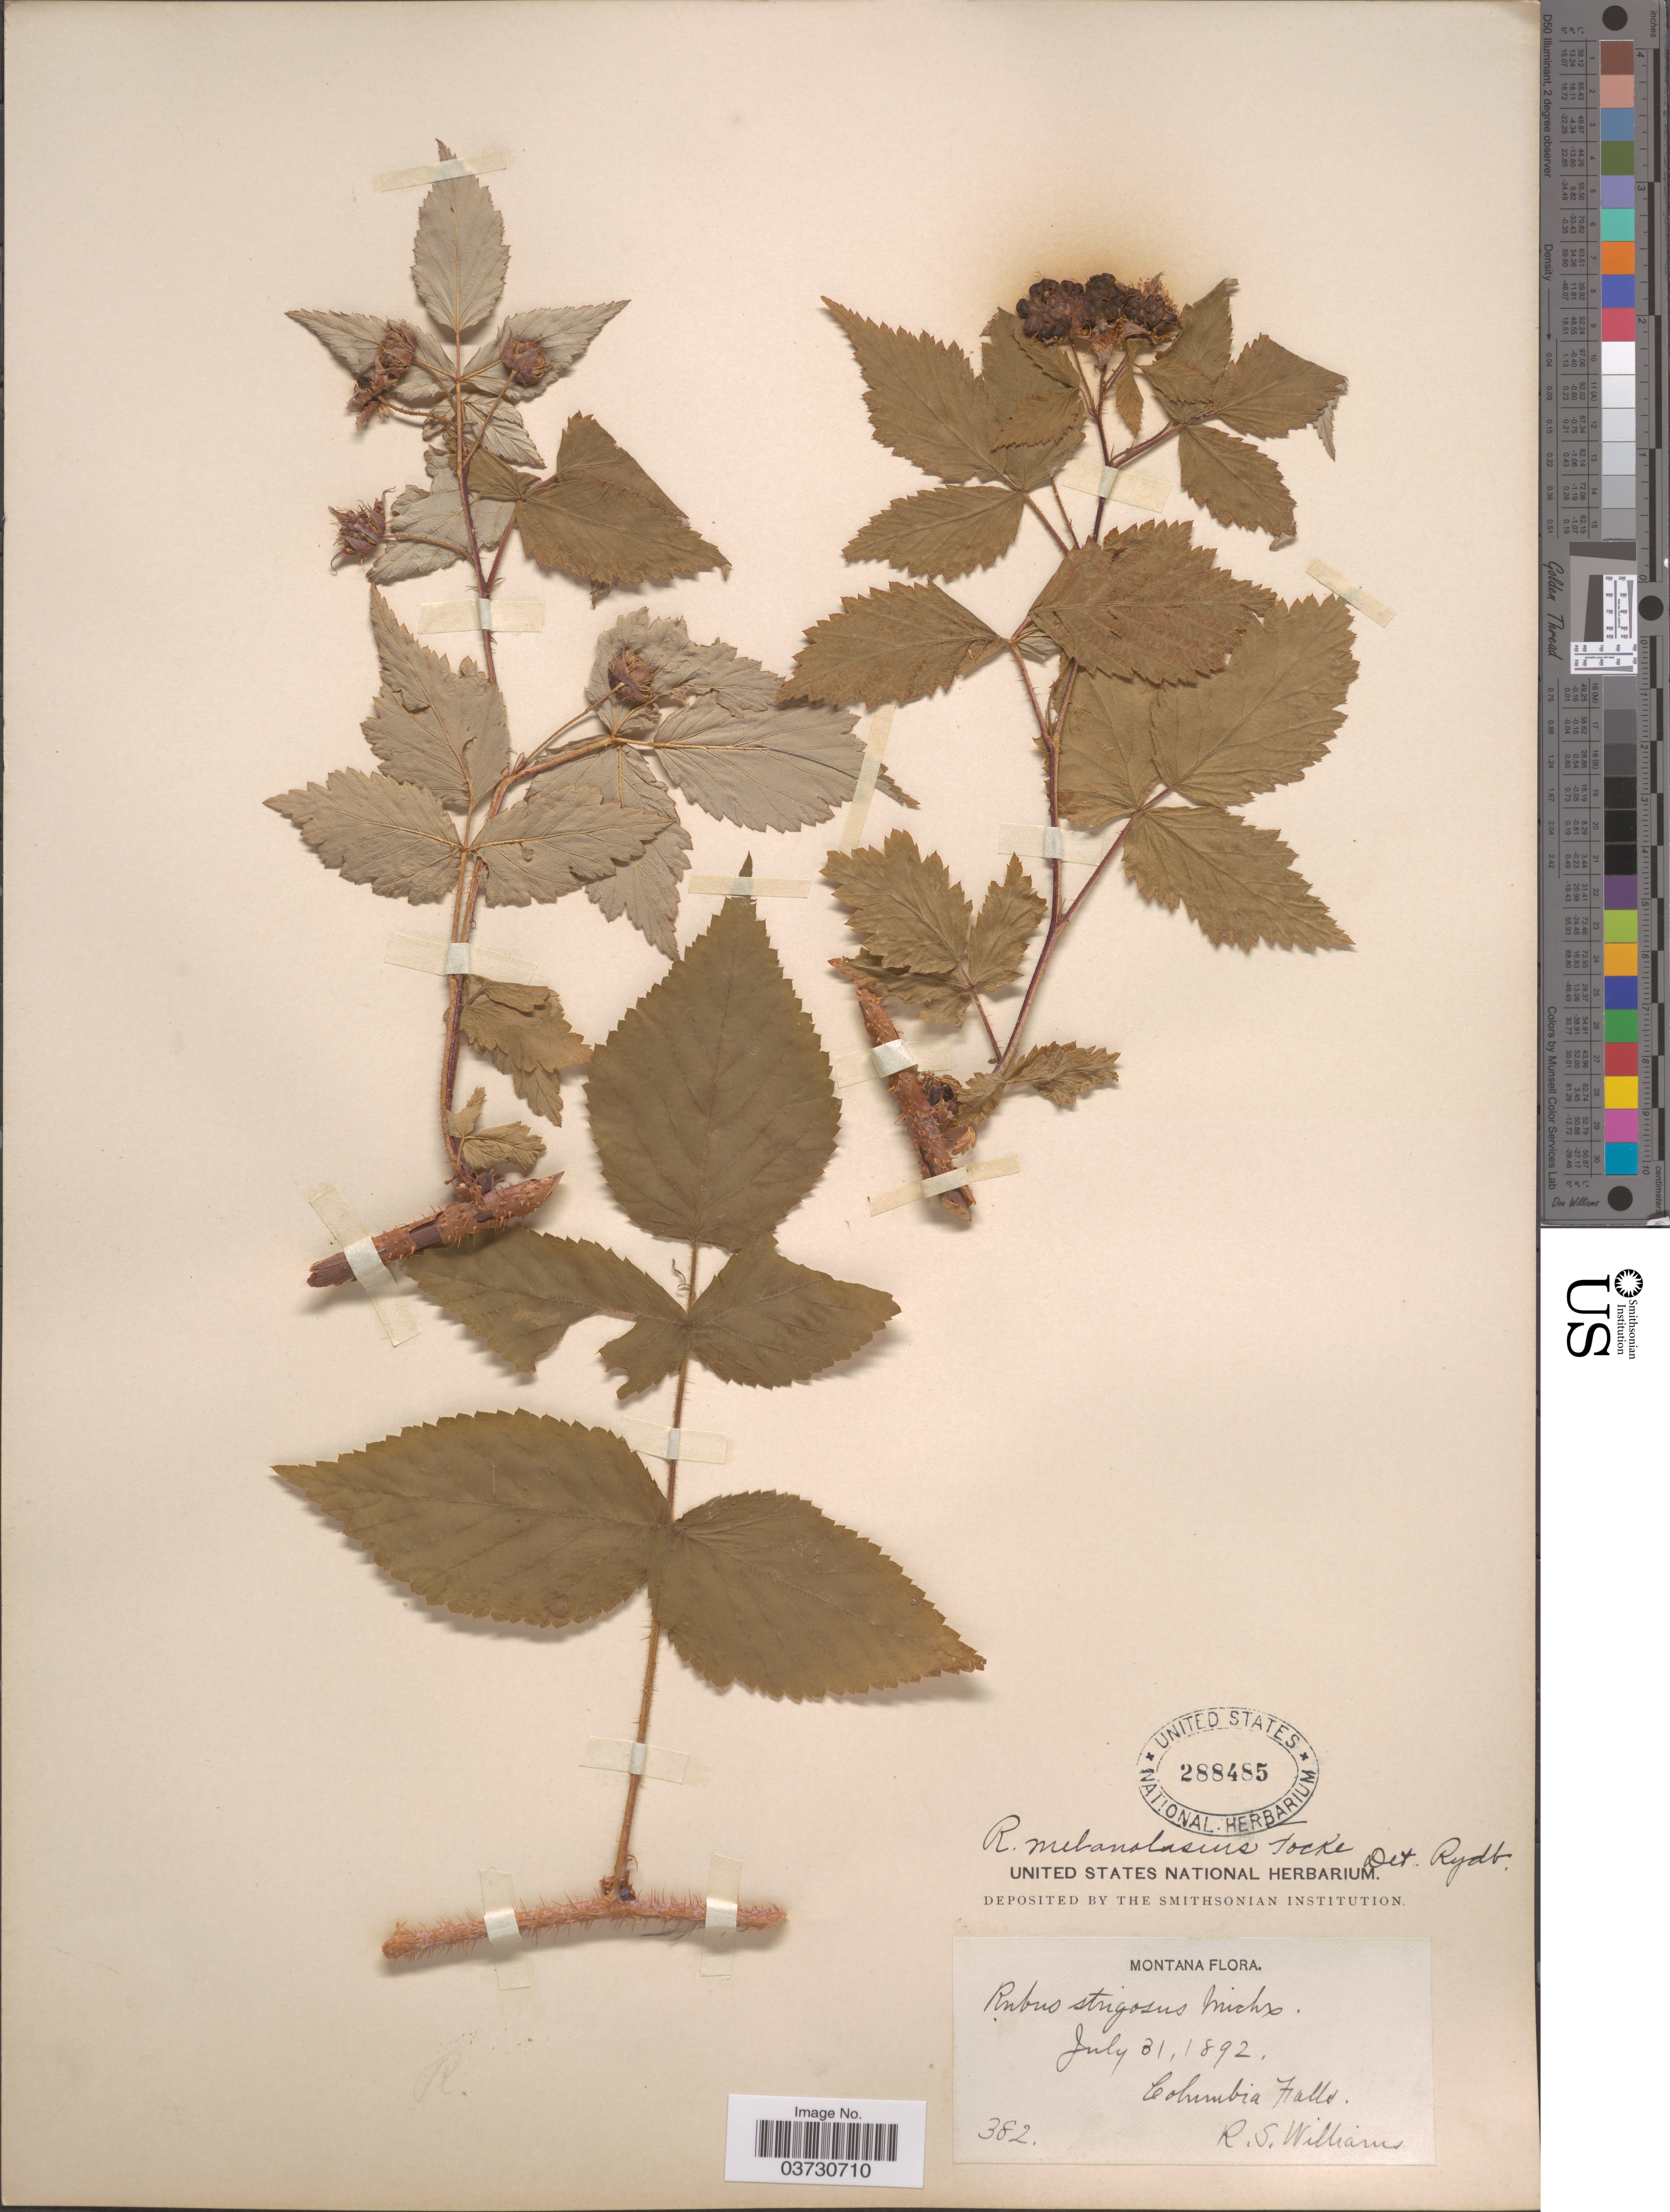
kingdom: Plantae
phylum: Tracheophyta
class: Magnoliopsida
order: Rosales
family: Rosaceae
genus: Rubus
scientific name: Rubus melanolasius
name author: Dieck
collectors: R. S. Williams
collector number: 382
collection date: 1892-07-31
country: United States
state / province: Montana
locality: Columbia Falls.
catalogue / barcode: US 288485